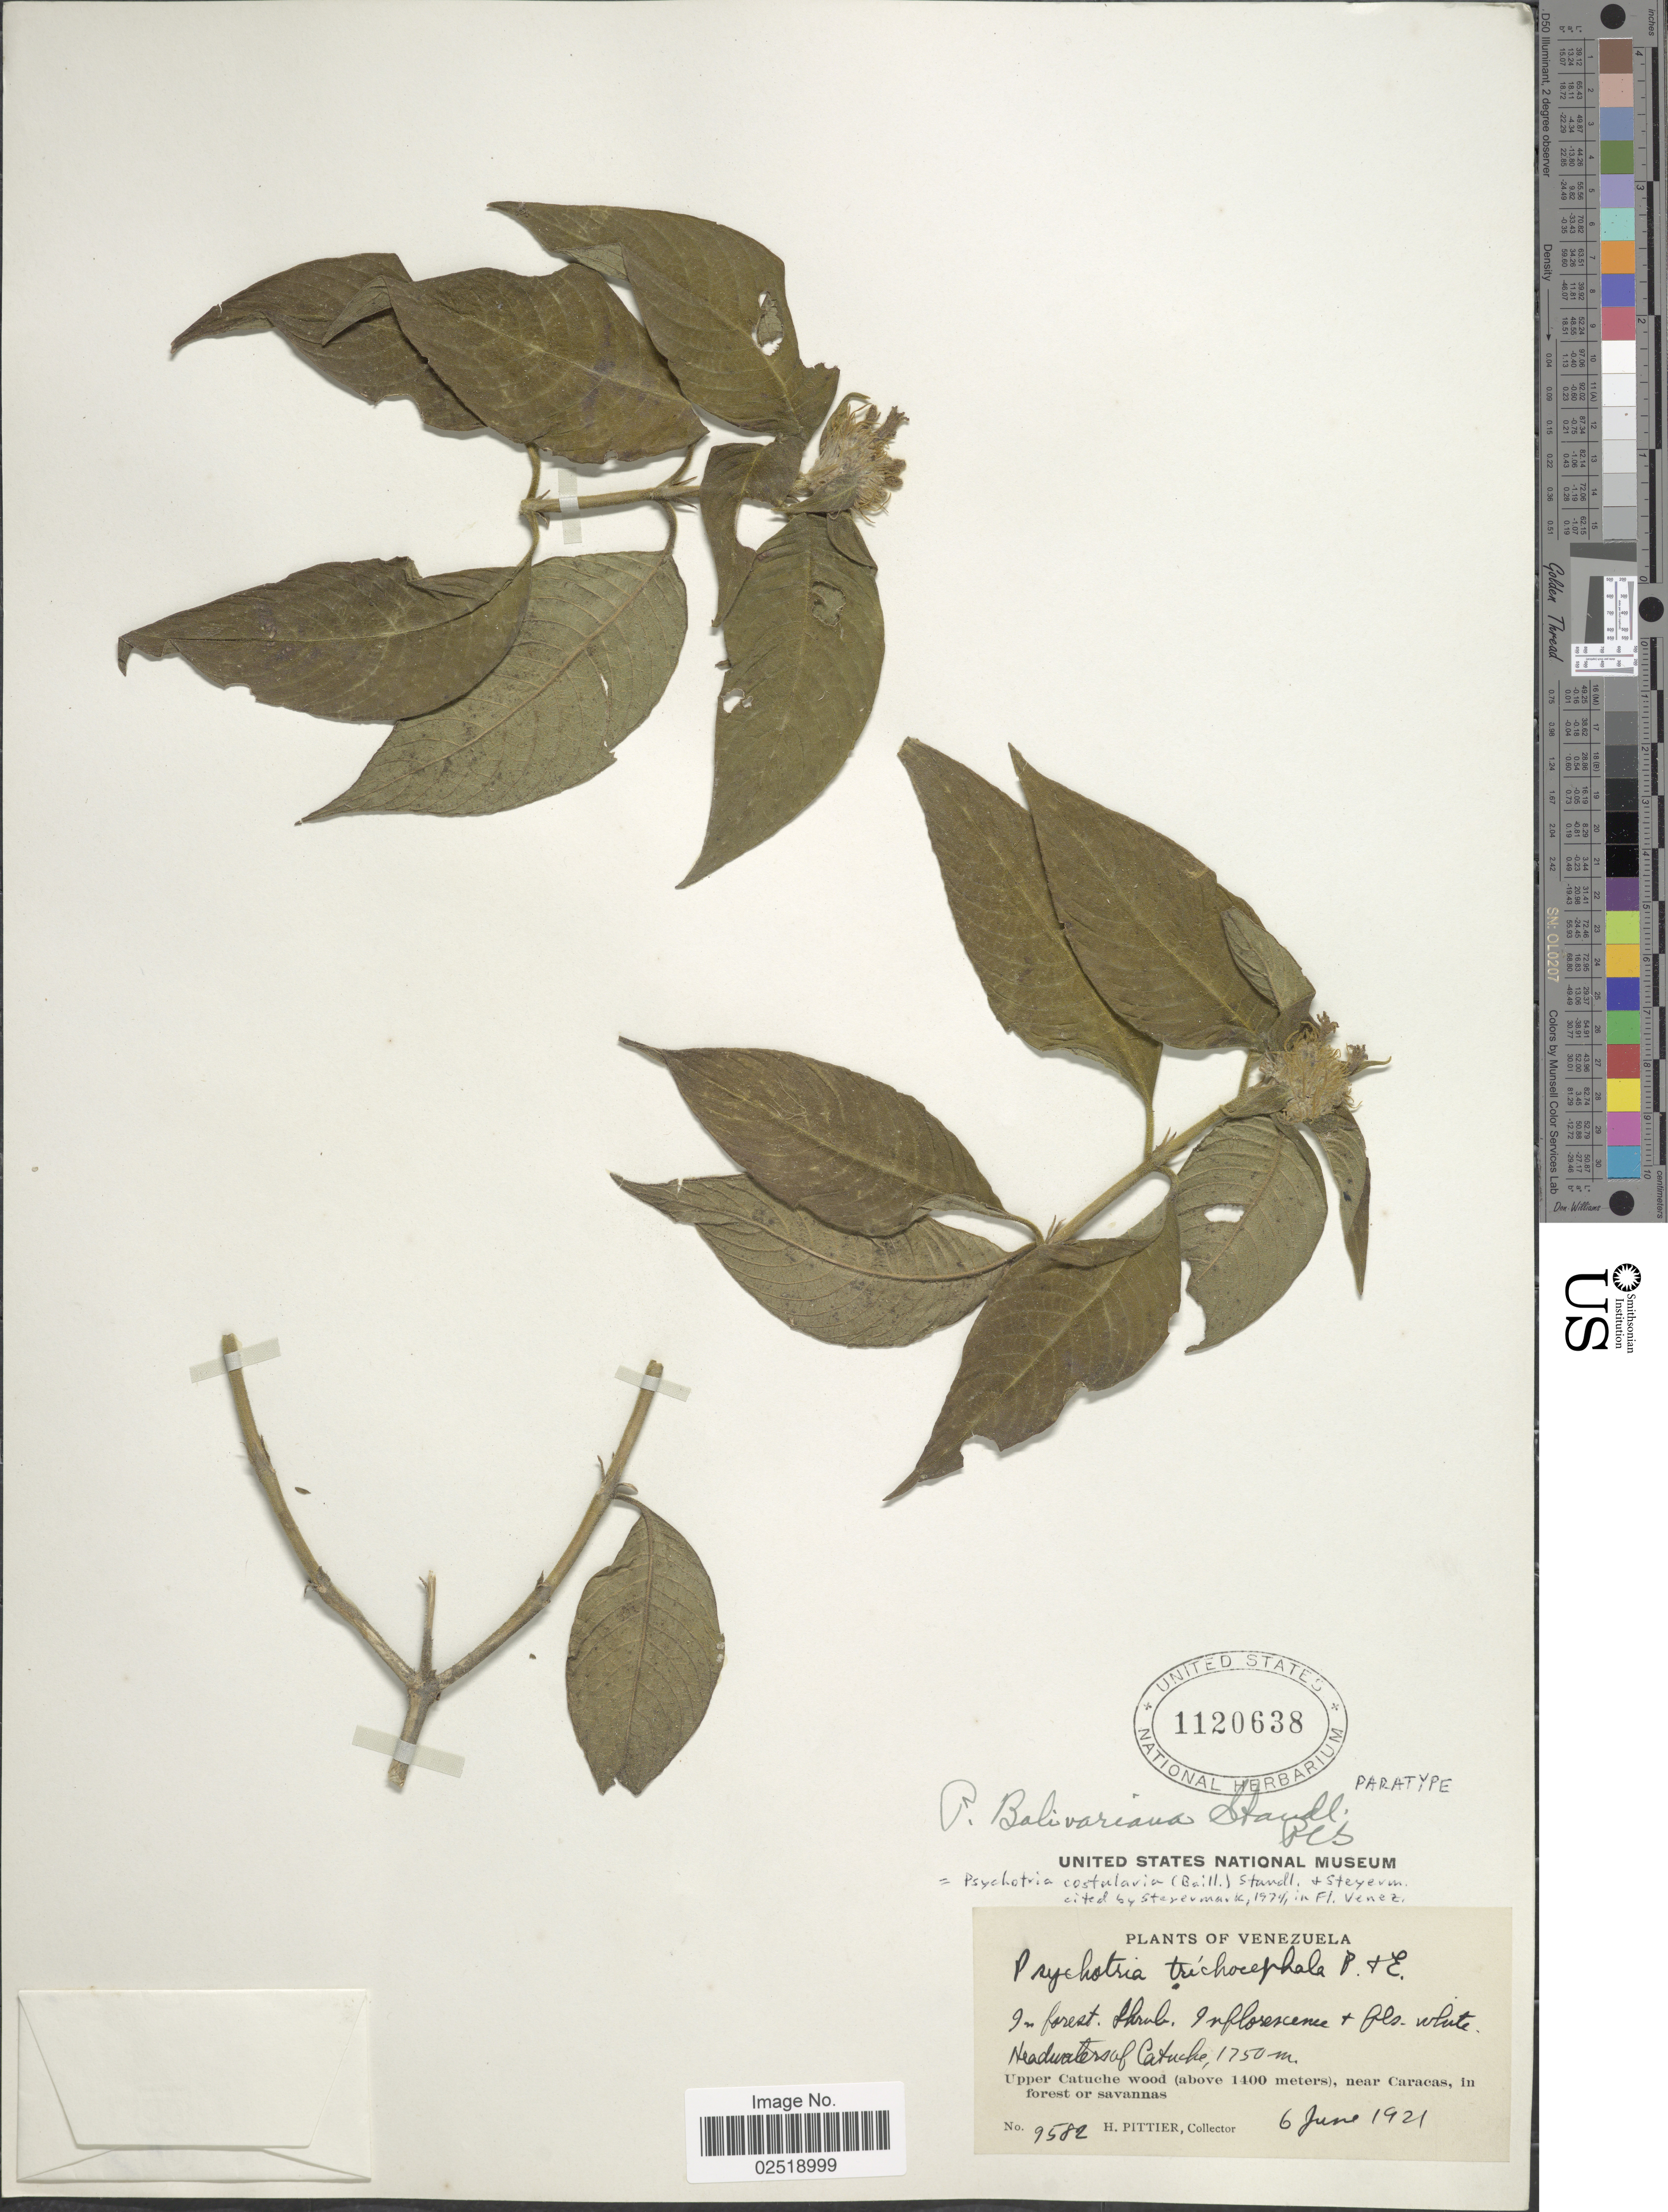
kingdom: Plantae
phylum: Tracheophyta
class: Magnoliopsida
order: Gentianales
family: Rubiaceae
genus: Psychotria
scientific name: Psychotria costularia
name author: (Baill.) Standl. & Steyerm.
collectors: H. F. Pittier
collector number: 9582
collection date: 1921-06-06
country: Venezuela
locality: Headwaters of Catuche. Upper Catuche wood (above 1400 meters), near Caracas, in forest of savannas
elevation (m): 1750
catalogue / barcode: US 1120638